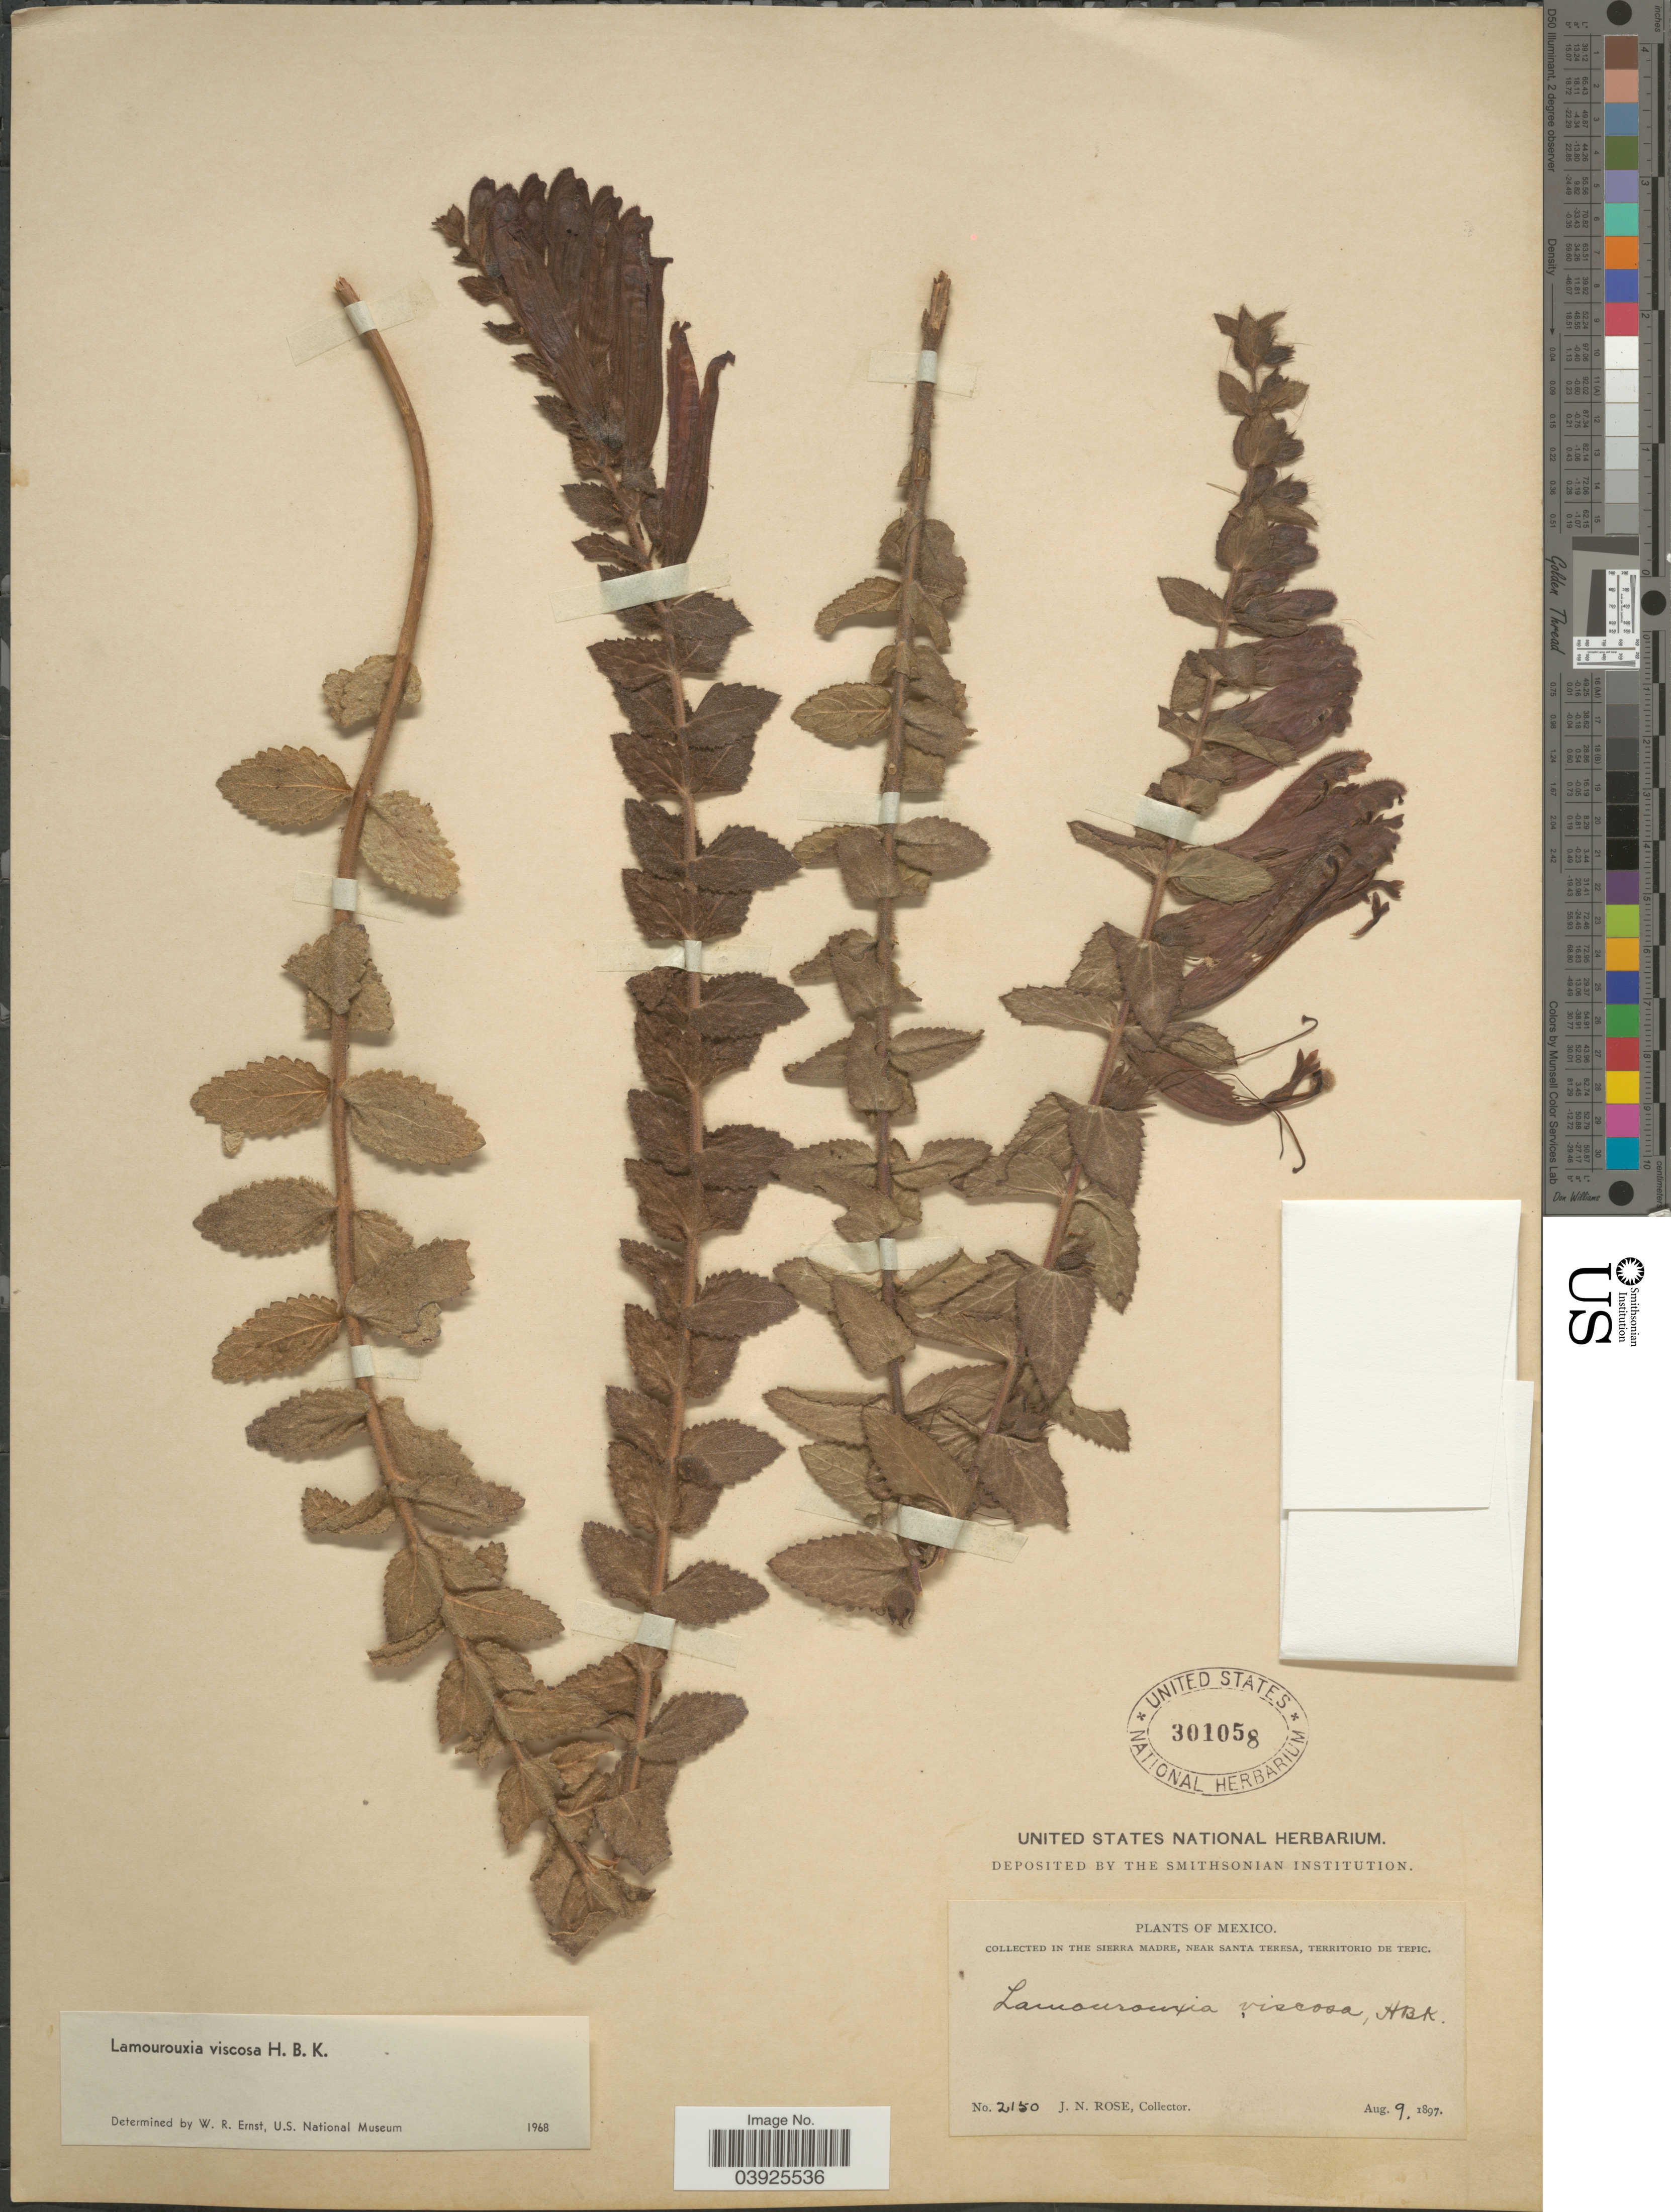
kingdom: Plantae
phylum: Tracheophyta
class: Magnoliopsida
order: Lamiales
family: Orobanchaceae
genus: Lamourouxia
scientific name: Lamourouxia viscosa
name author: Kunth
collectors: J. N. Rose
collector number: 2150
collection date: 1897-08-09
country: Mexico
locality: In the Sierra Madre, near Santa Teresa, Territorio de Tepic.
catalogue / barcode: US 301058